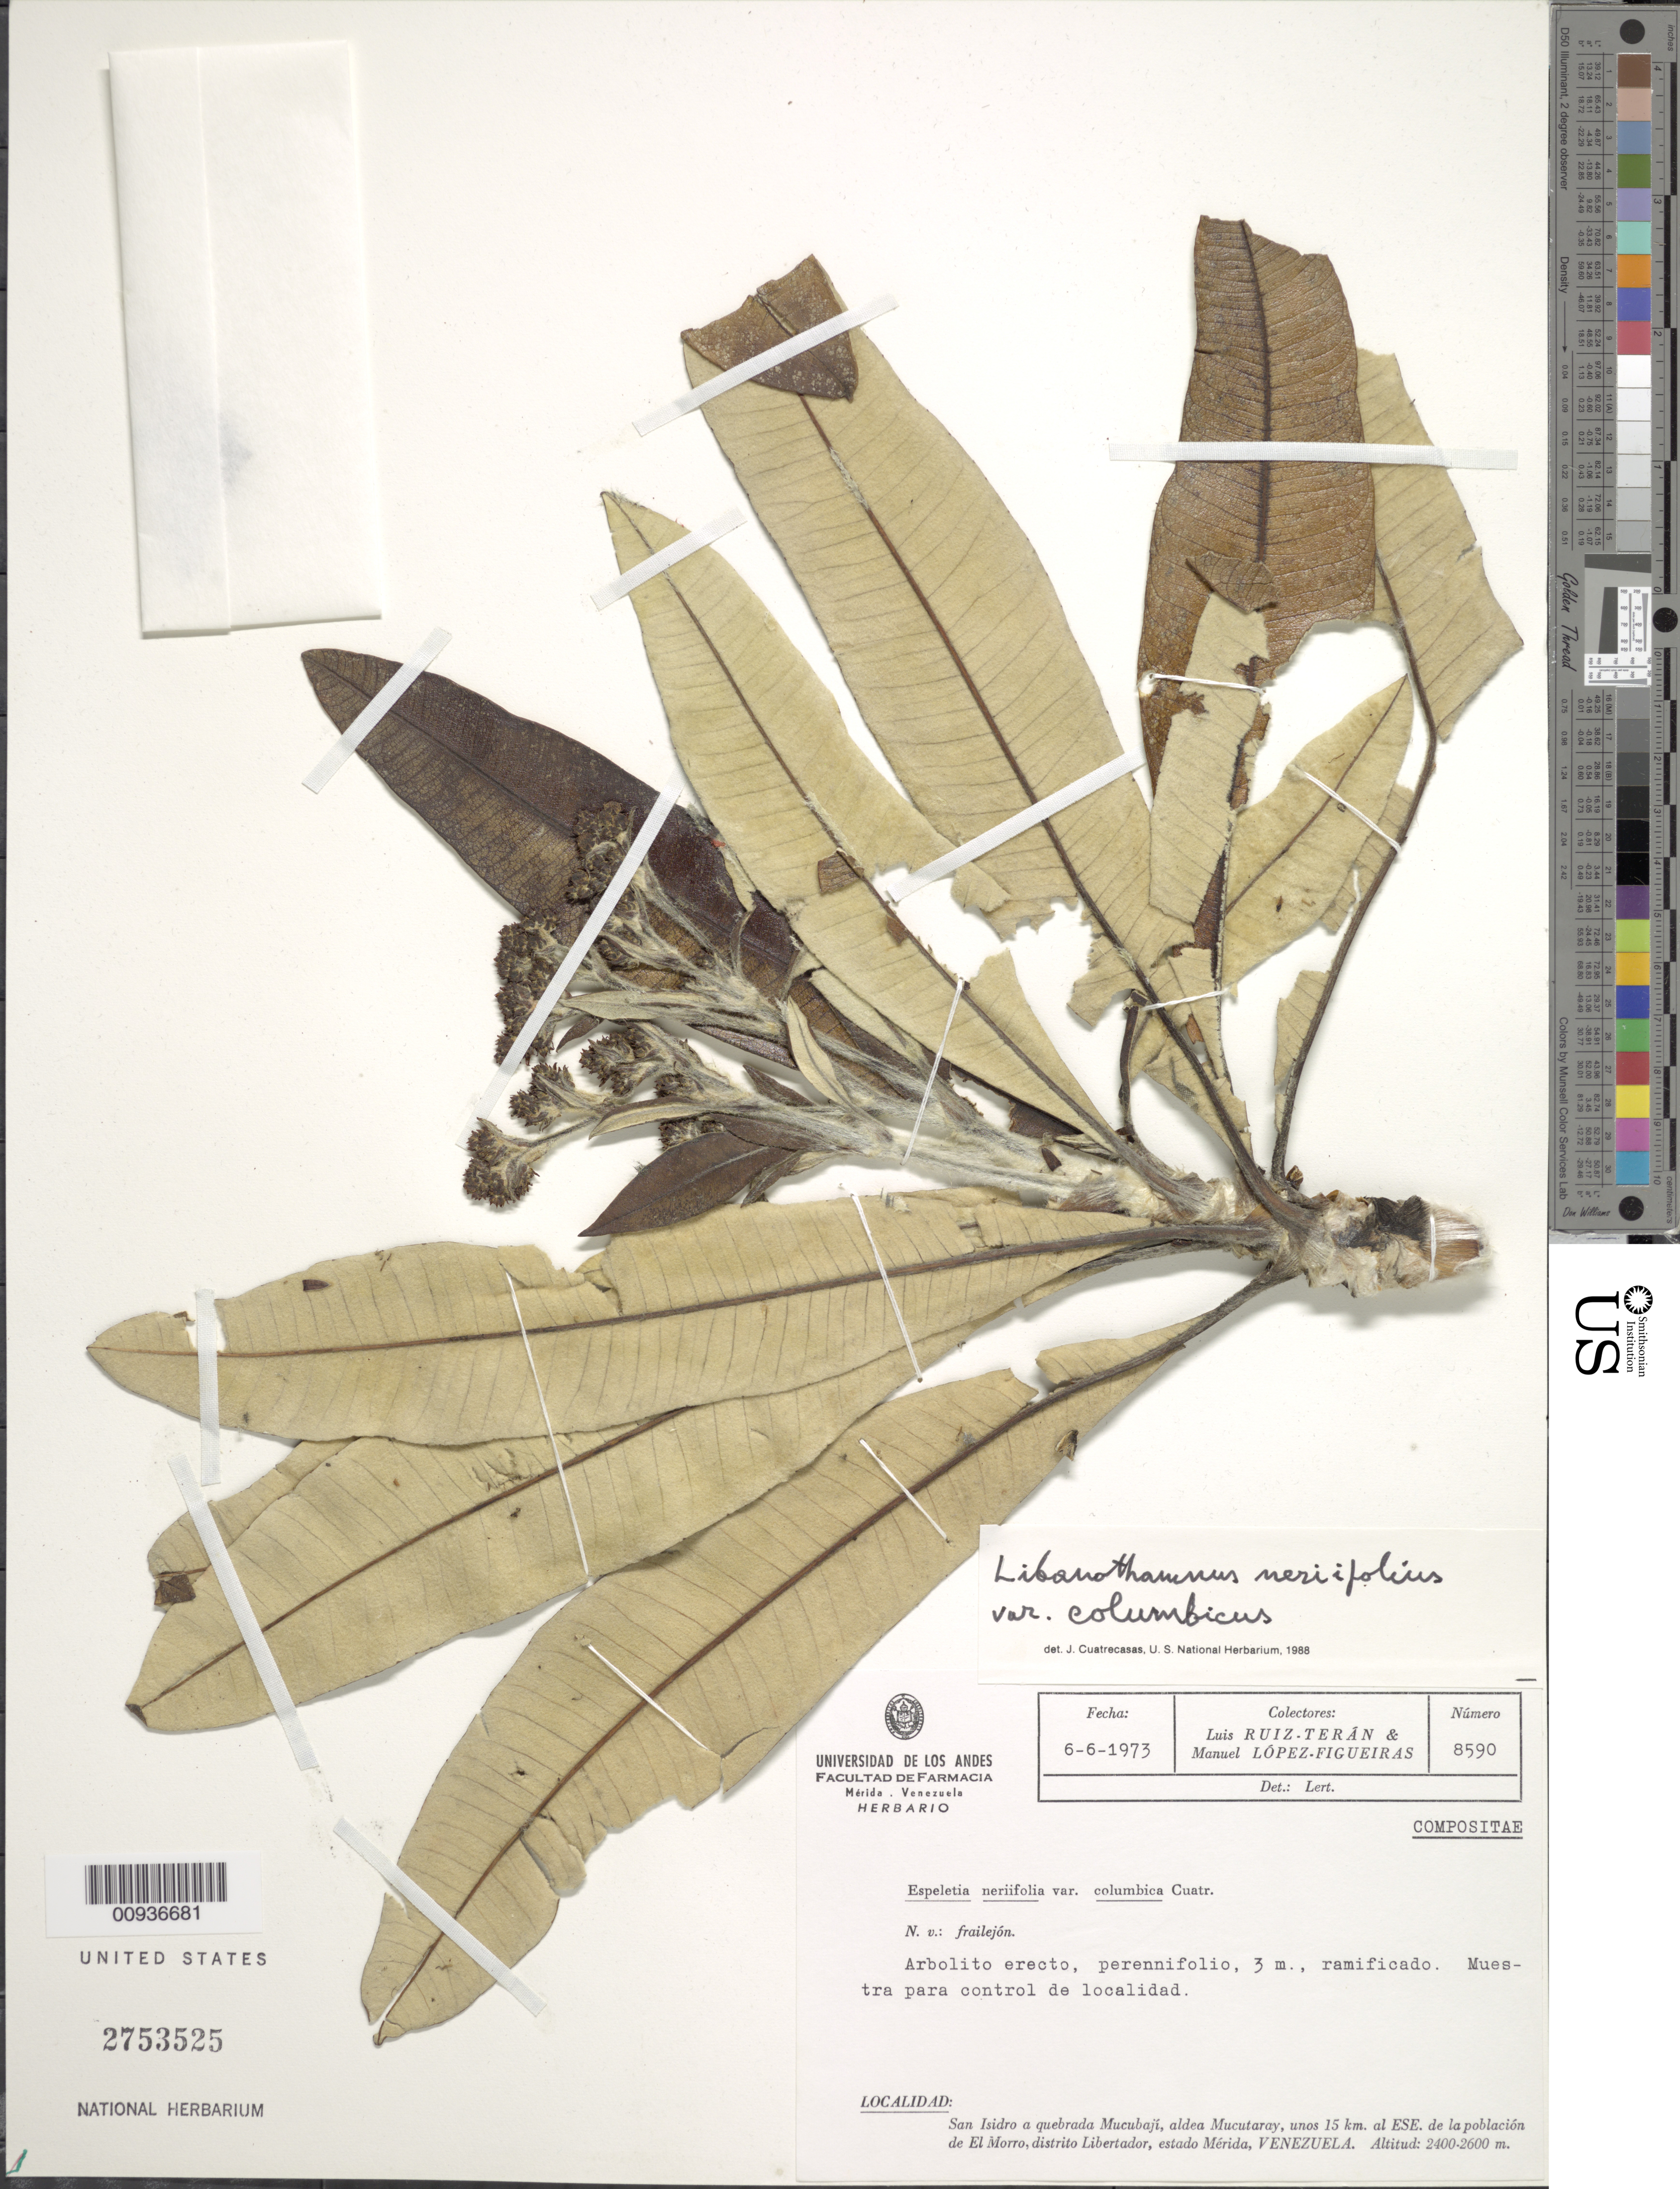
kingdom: Plantae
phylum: Tracheophyta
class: Magnoliopsida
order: Asterales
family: Asteraceae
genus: Libanothamnus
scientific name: Libanothamnus neriifolius var. columbicus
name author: (Cuatrec.) Cuatrec.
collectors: L. Teran & M. López Figueiras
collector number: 8590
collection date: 1973-06-06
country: Venezuela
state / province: Mérida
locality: San Isidro a quebrada Mucubaji, aldea Mucutaray, unos 15 km al ESE de la poblacion de El Morro, distrito Libertador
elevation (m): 2400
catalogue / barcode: US 2753525